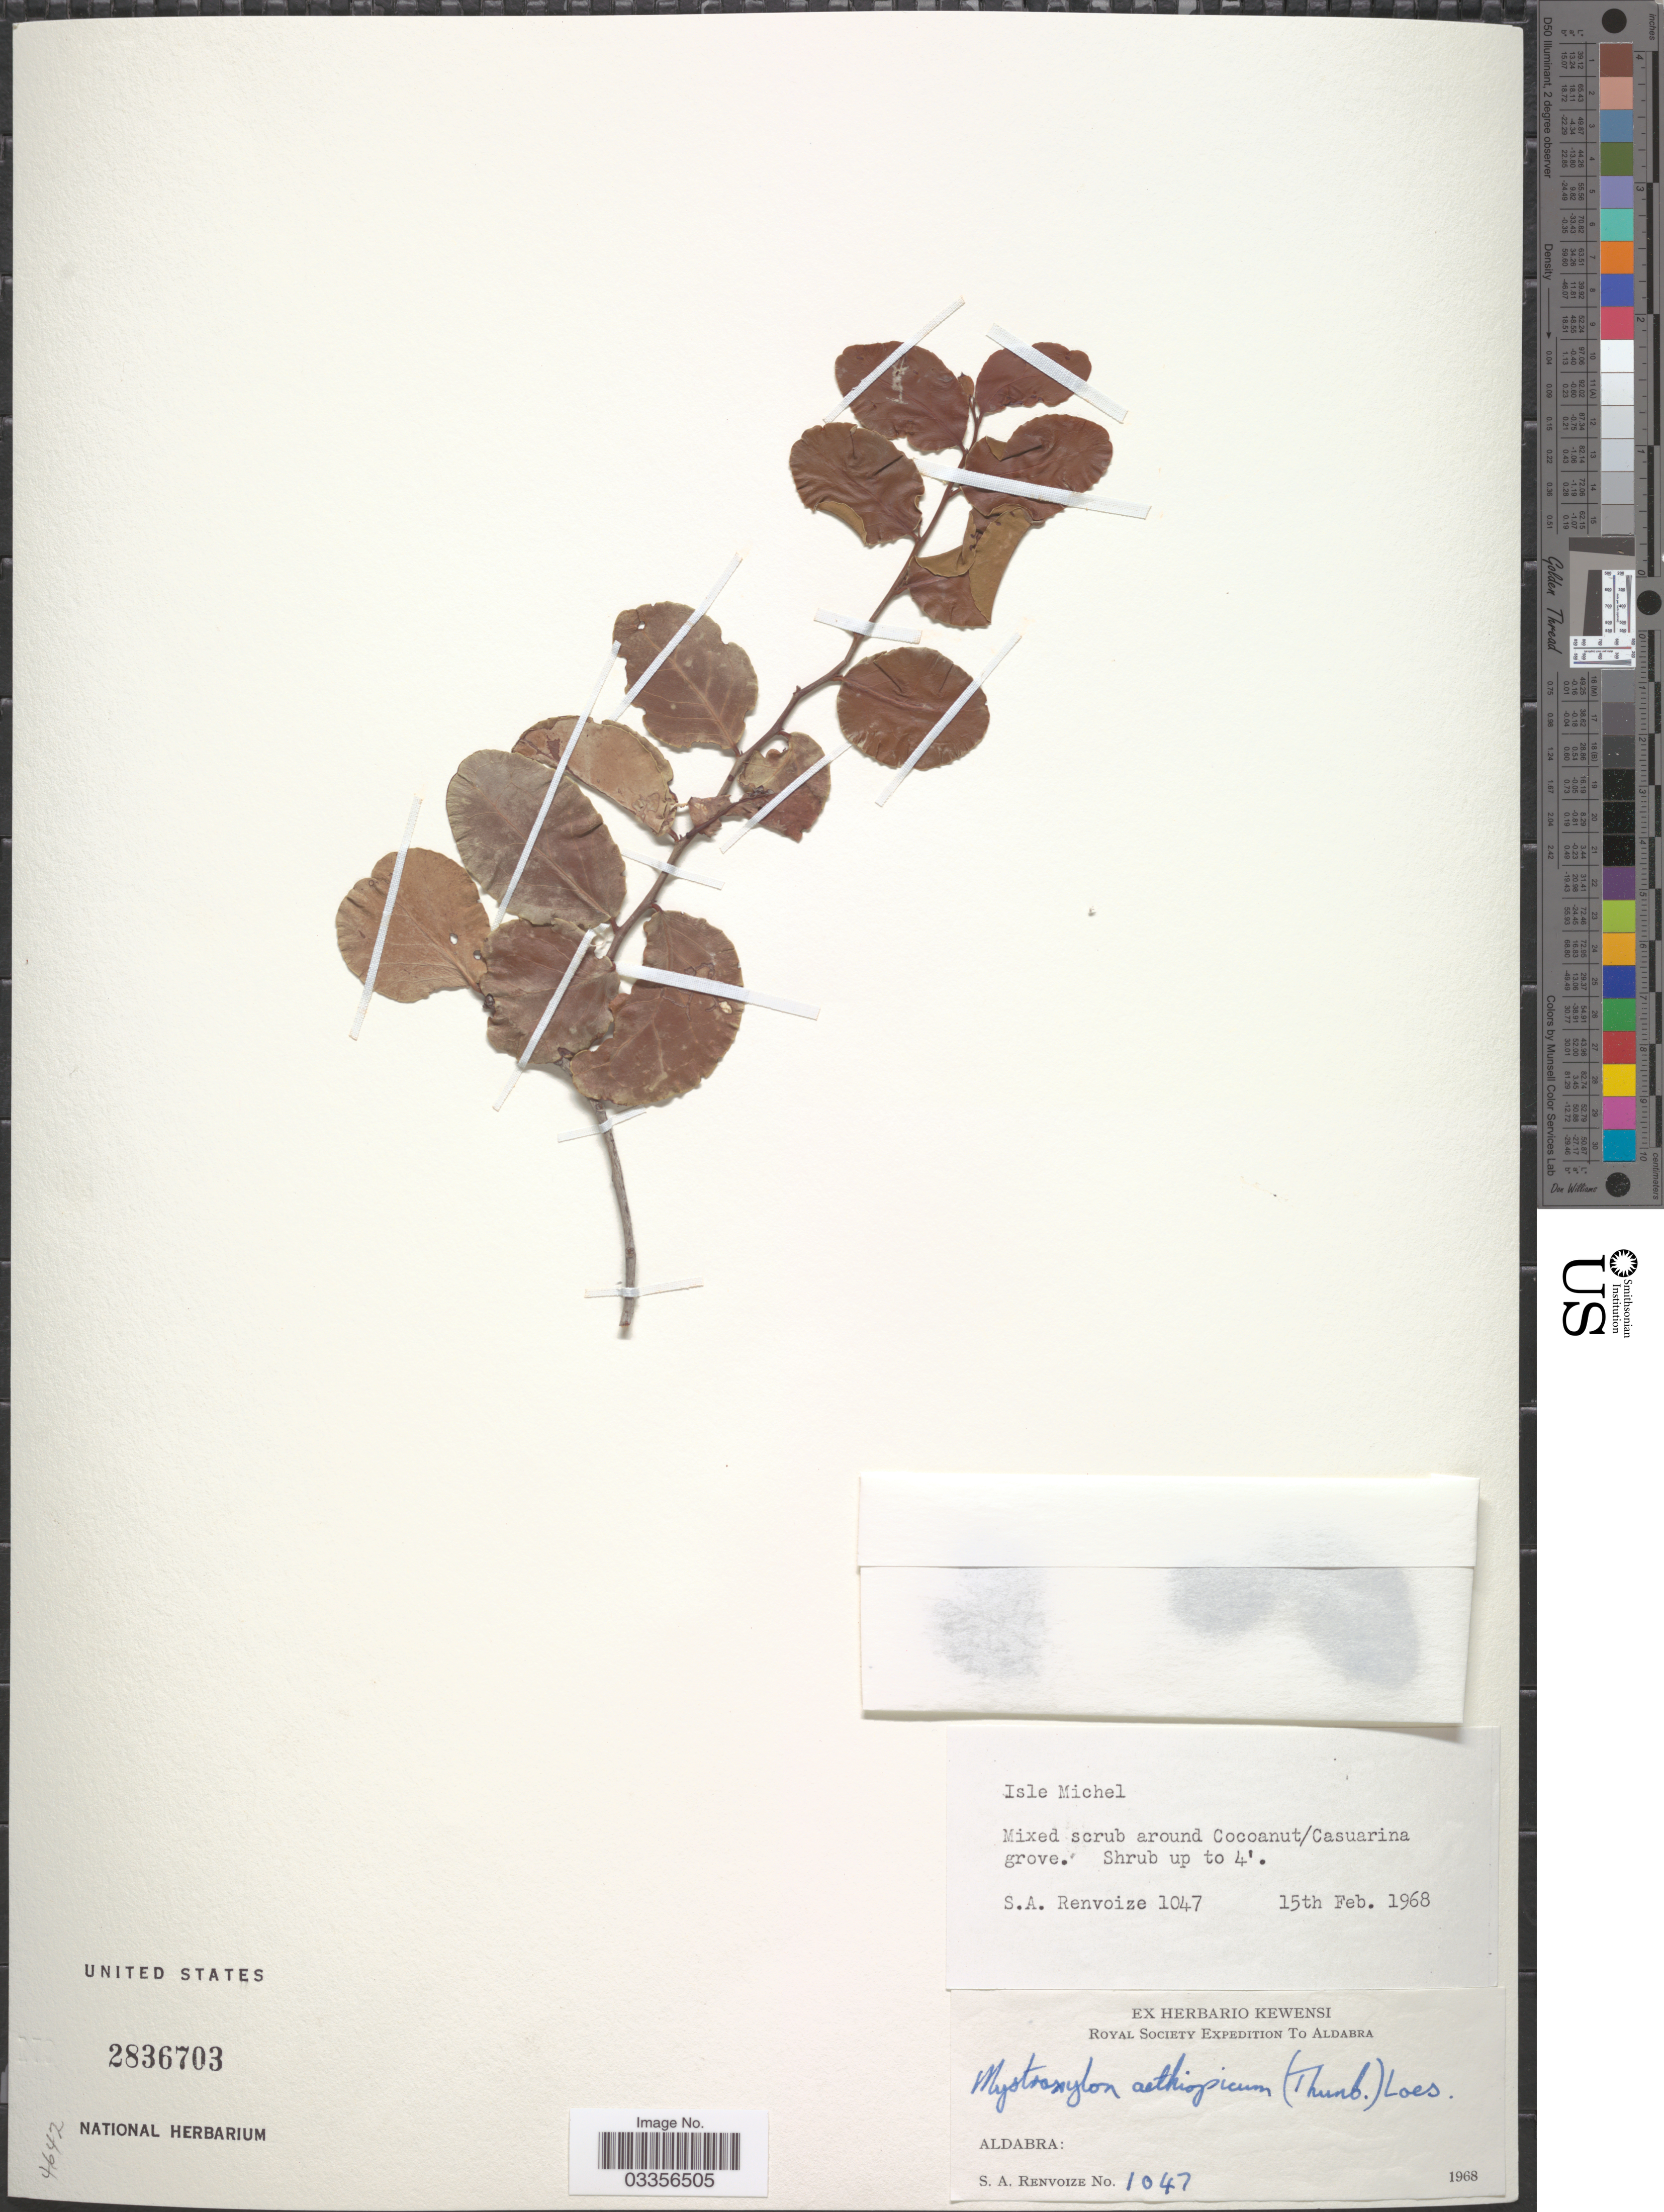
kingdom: Plantae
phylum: Tracheophyta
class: Magnoliopsida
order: Celastrales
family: Celastraceae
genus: Mystroxylon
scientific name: Mystroxylon aethiopicum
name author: (Thunb.) Loes.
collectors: S. A. Renvoize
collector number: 1047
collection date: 1968-02-15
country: Seychelles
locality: Isle Michel, Aldabra.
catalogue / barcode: US 2836703